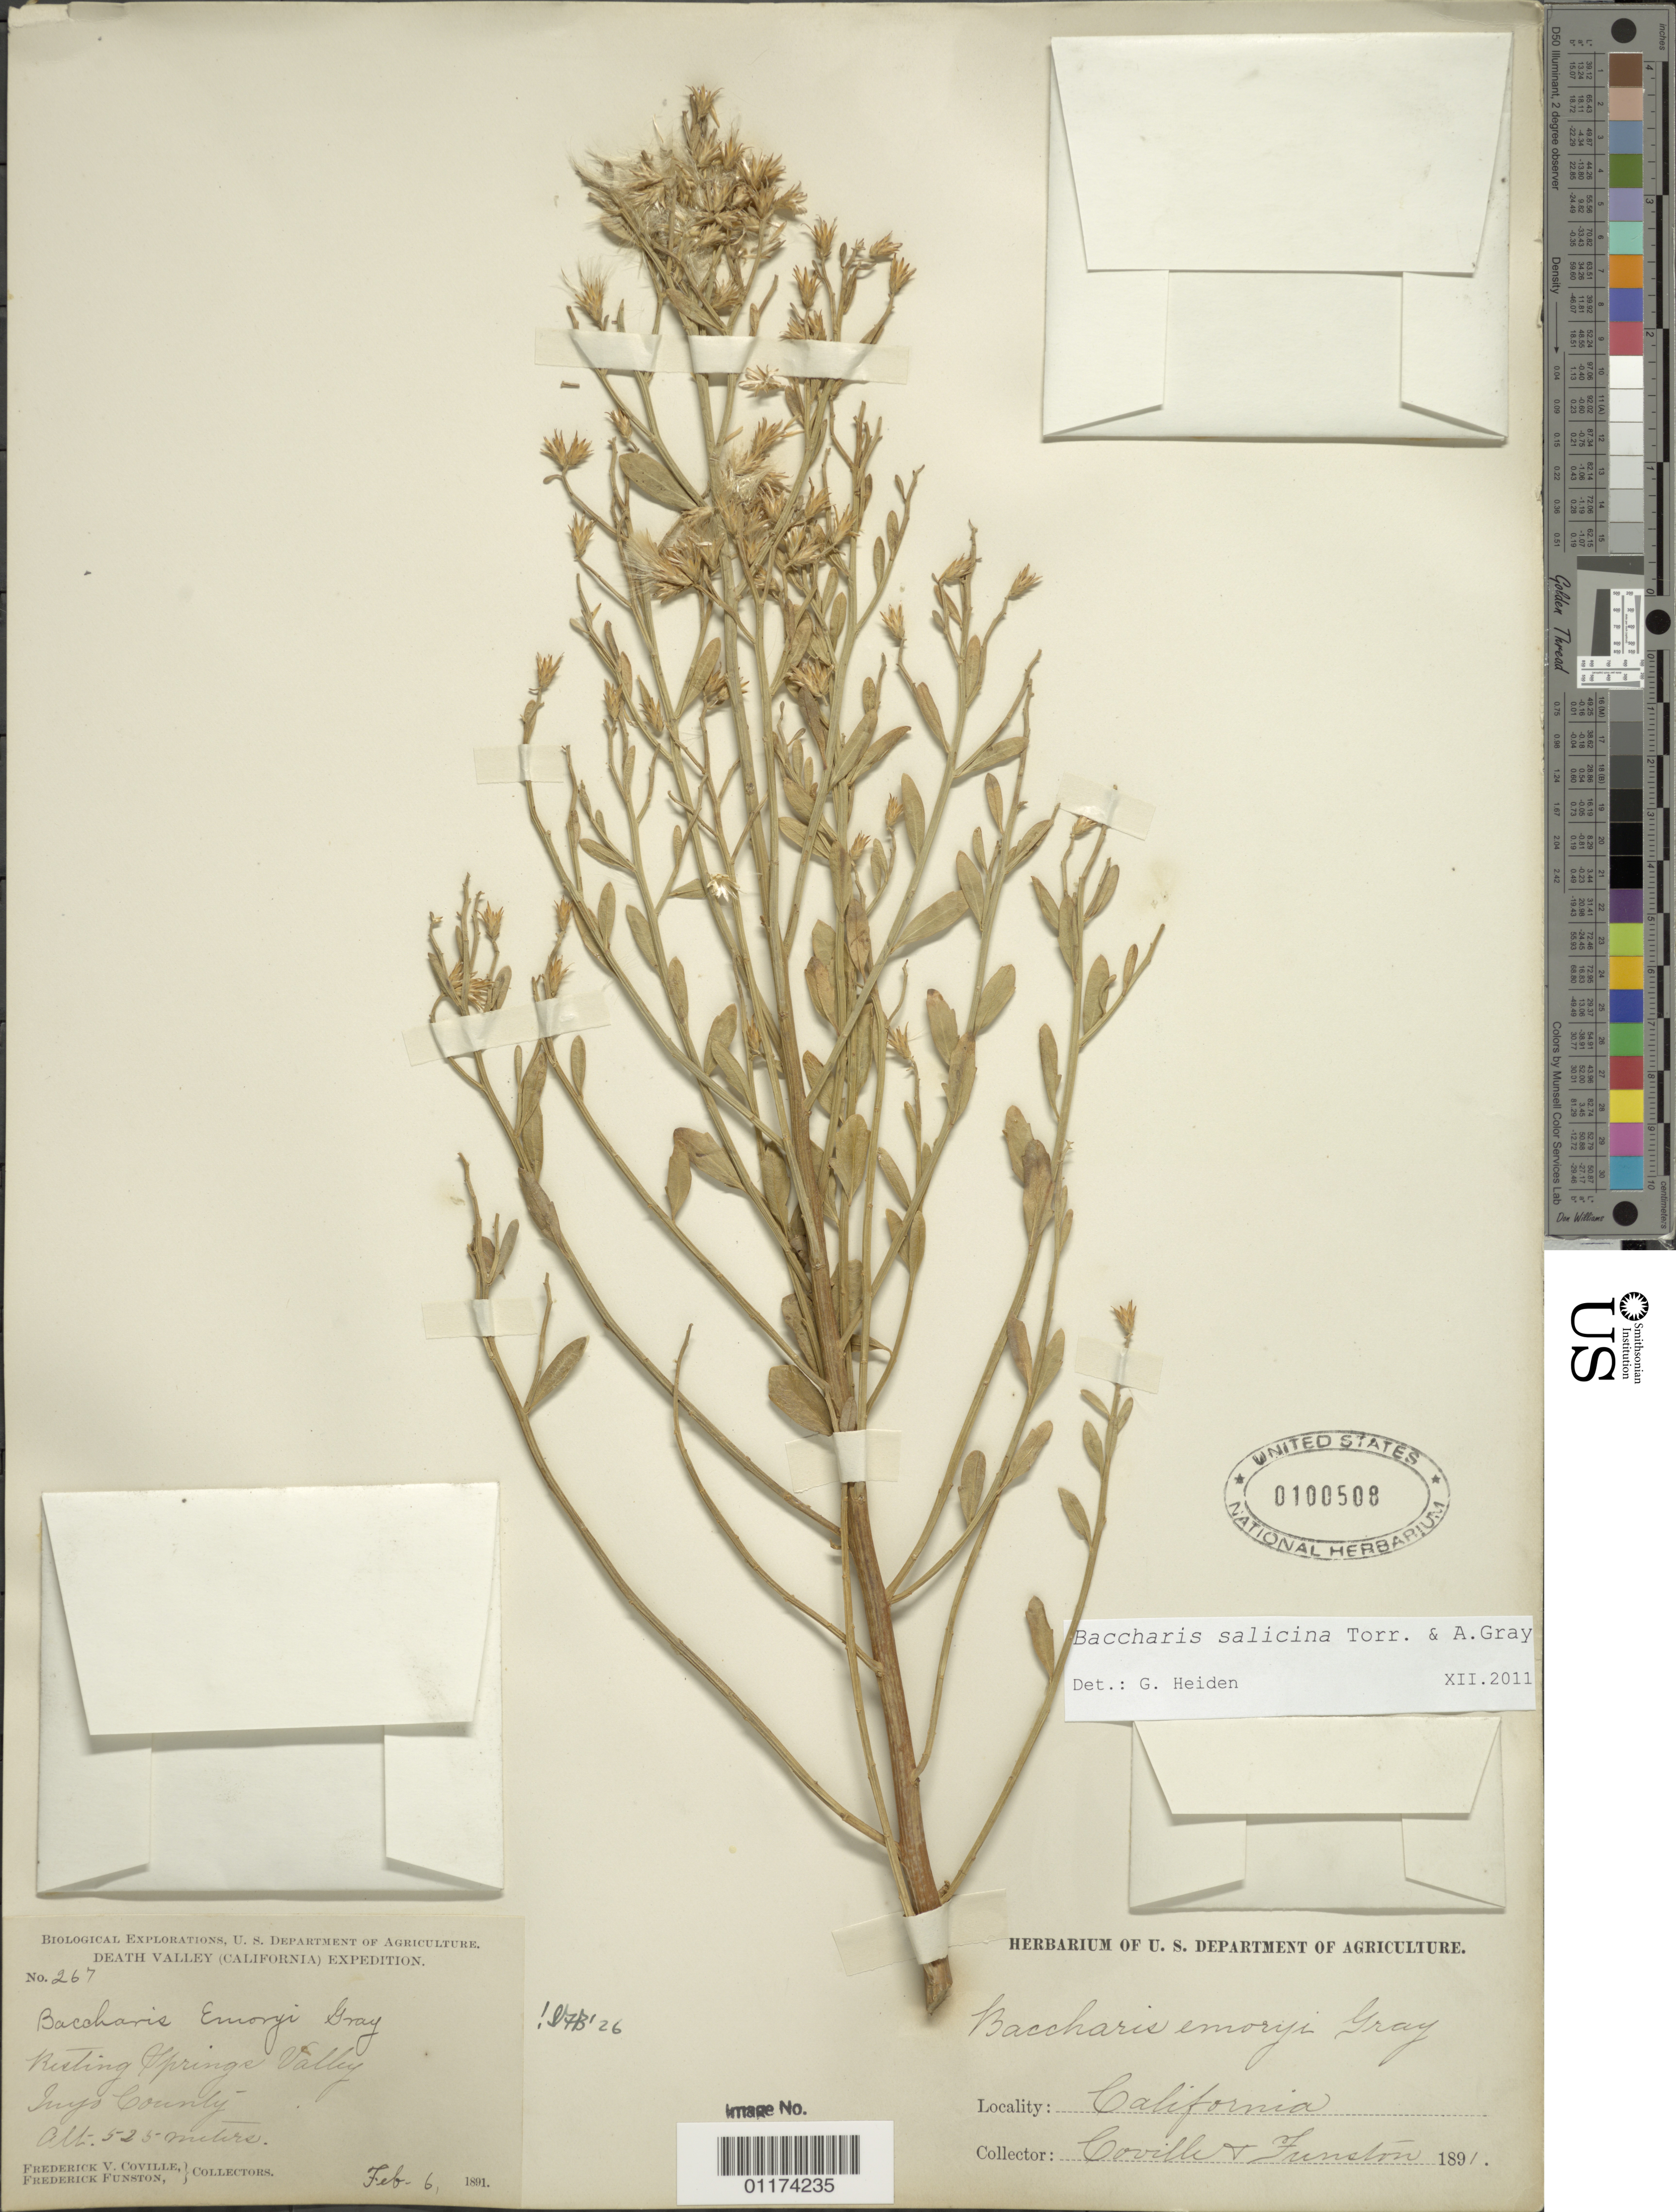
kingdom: Plantae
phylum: Tracheophyta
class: Magnoliopsida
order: Asterales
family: Asteraceae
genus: Baccharis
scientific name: Baccharis salicina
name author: Torr. & A. Gray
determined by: Heiden, G.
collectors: F. V. Coville & F. Funston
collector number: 267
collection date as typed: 06 Feb 1891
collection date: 1891-02-06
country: United States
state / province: California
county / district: Inyo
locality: Resting Springs Valley.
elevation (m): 525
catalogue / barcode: US 100508